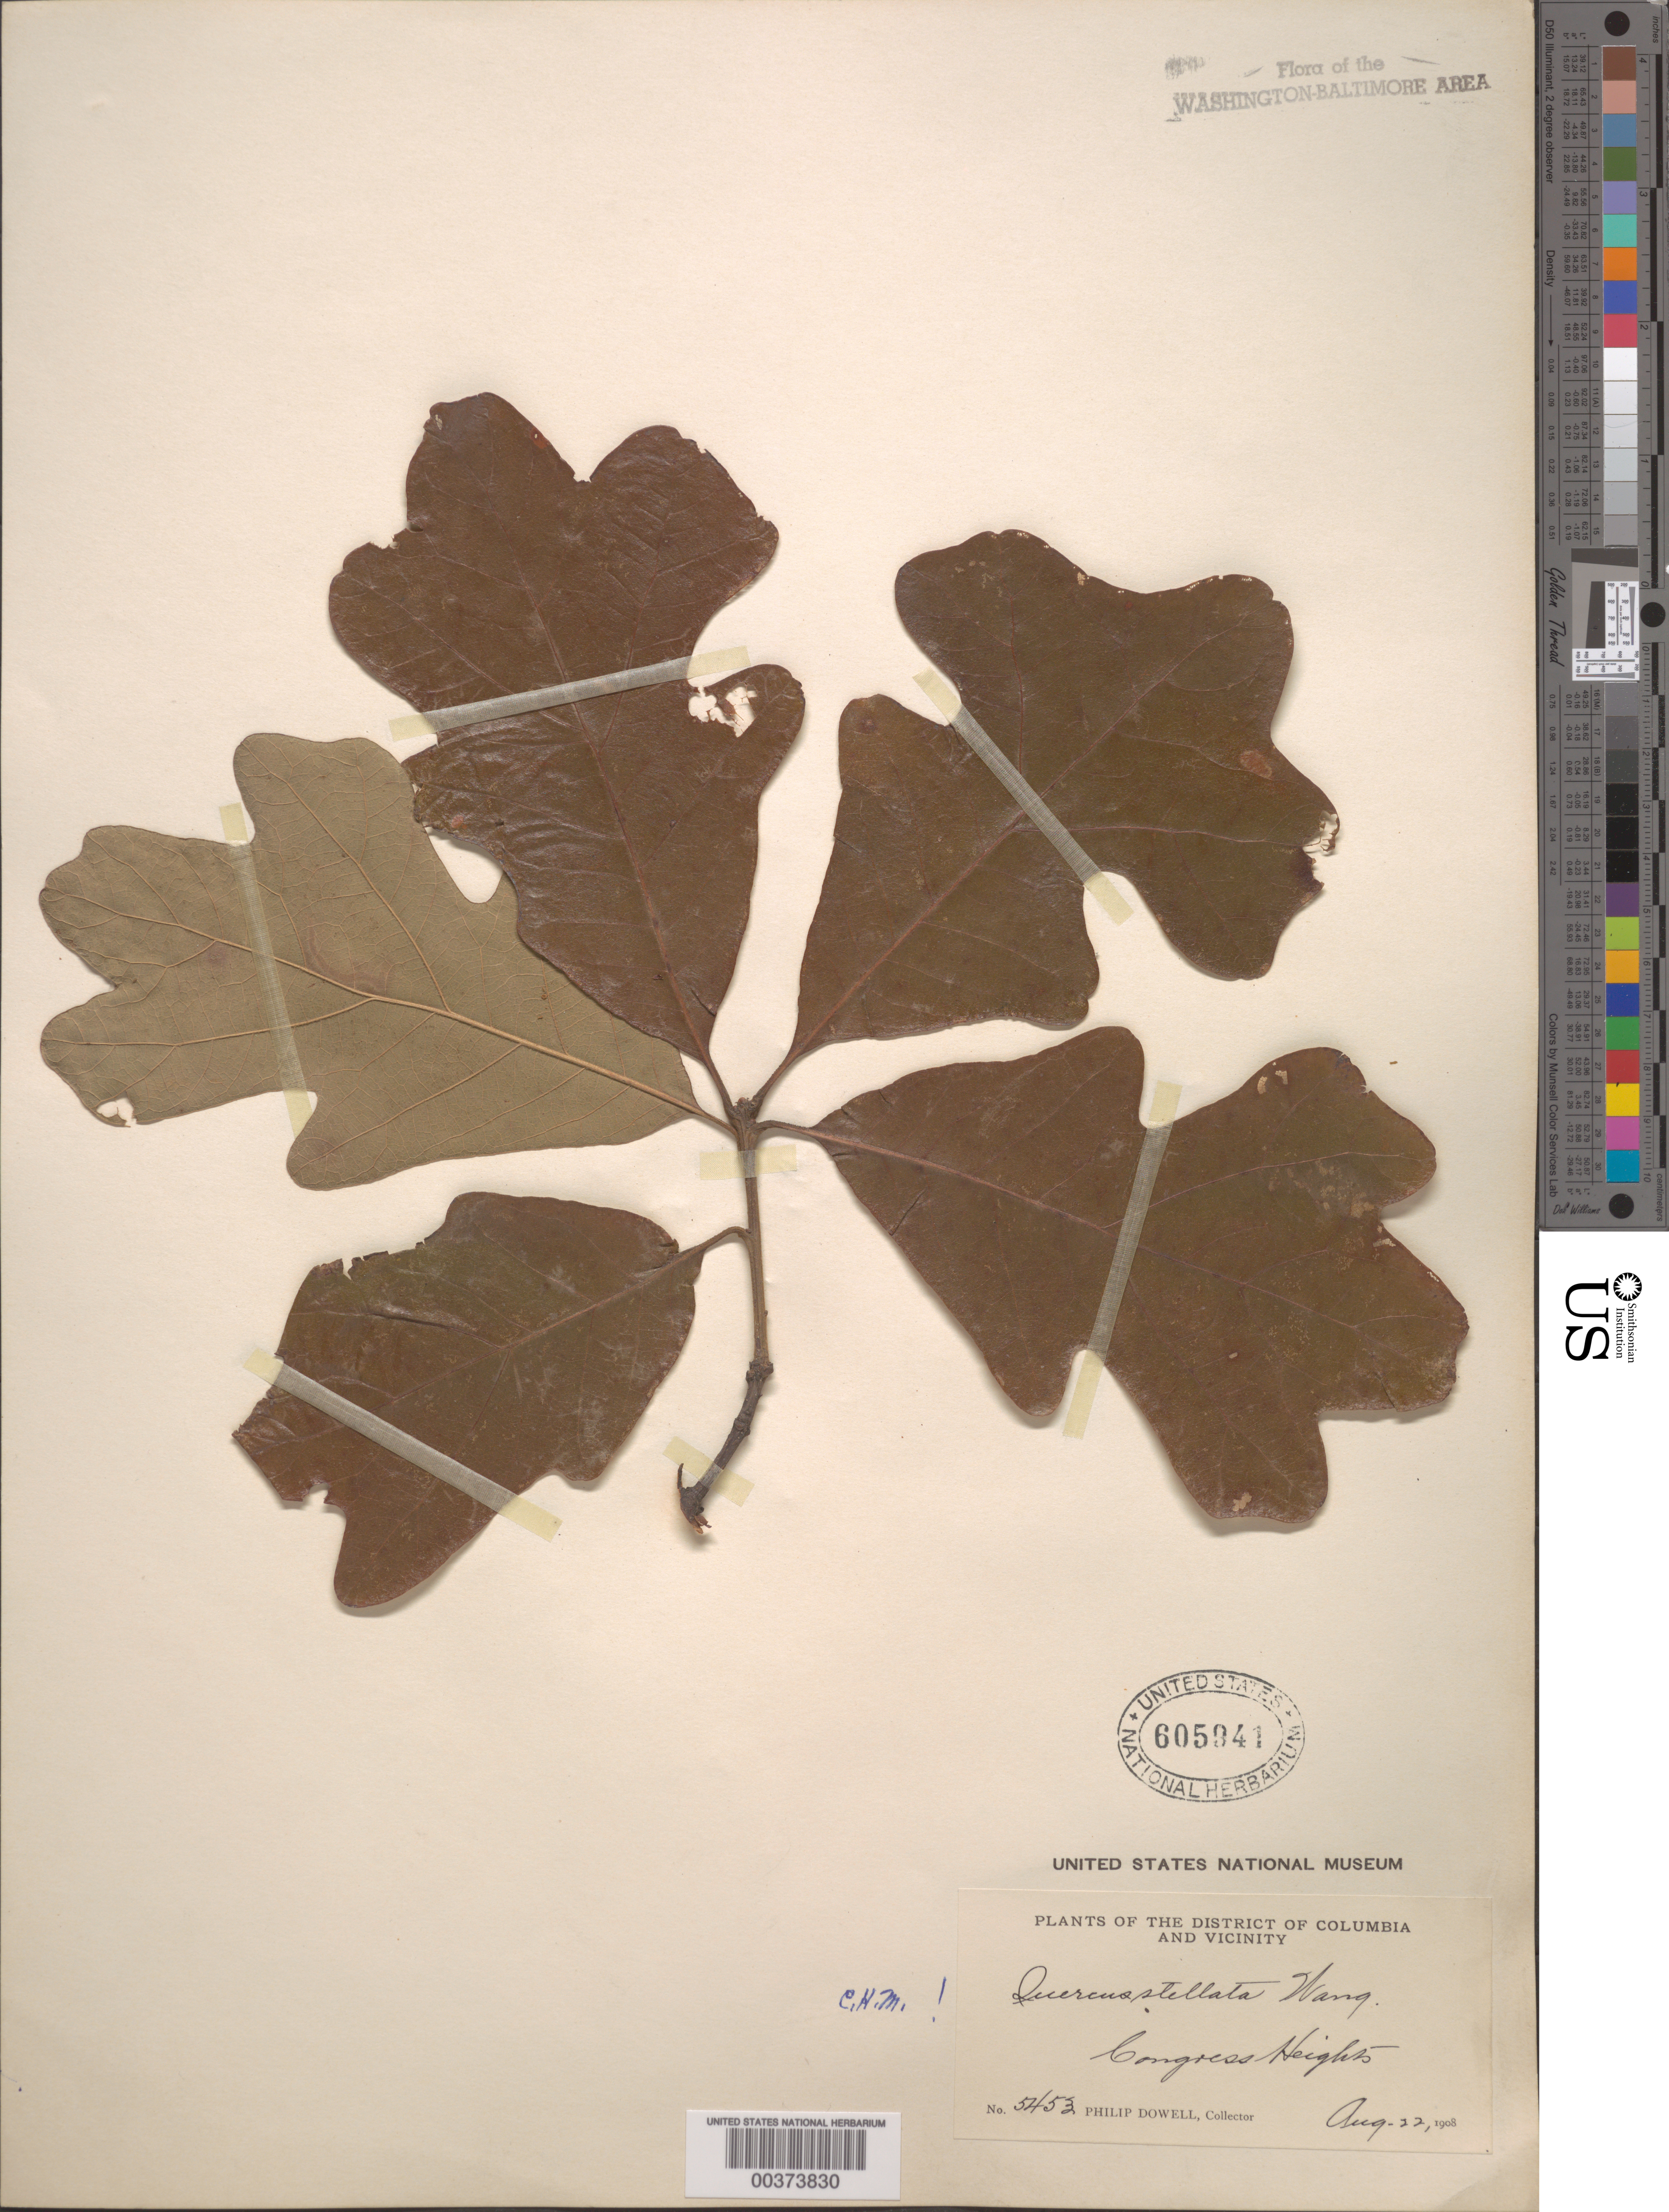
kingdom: Plantae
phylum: Tracheophyta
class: Magnoliopsida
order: Fagales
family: Fagaceae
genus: Quercus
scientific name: Quercus stellata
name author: Wangenh.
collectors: P. Dowell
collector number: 5453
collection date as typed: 22 Aug 1908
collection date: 1908-08-22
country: United States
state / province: District of Columbia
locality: Congress Heights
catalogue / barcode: US 605941